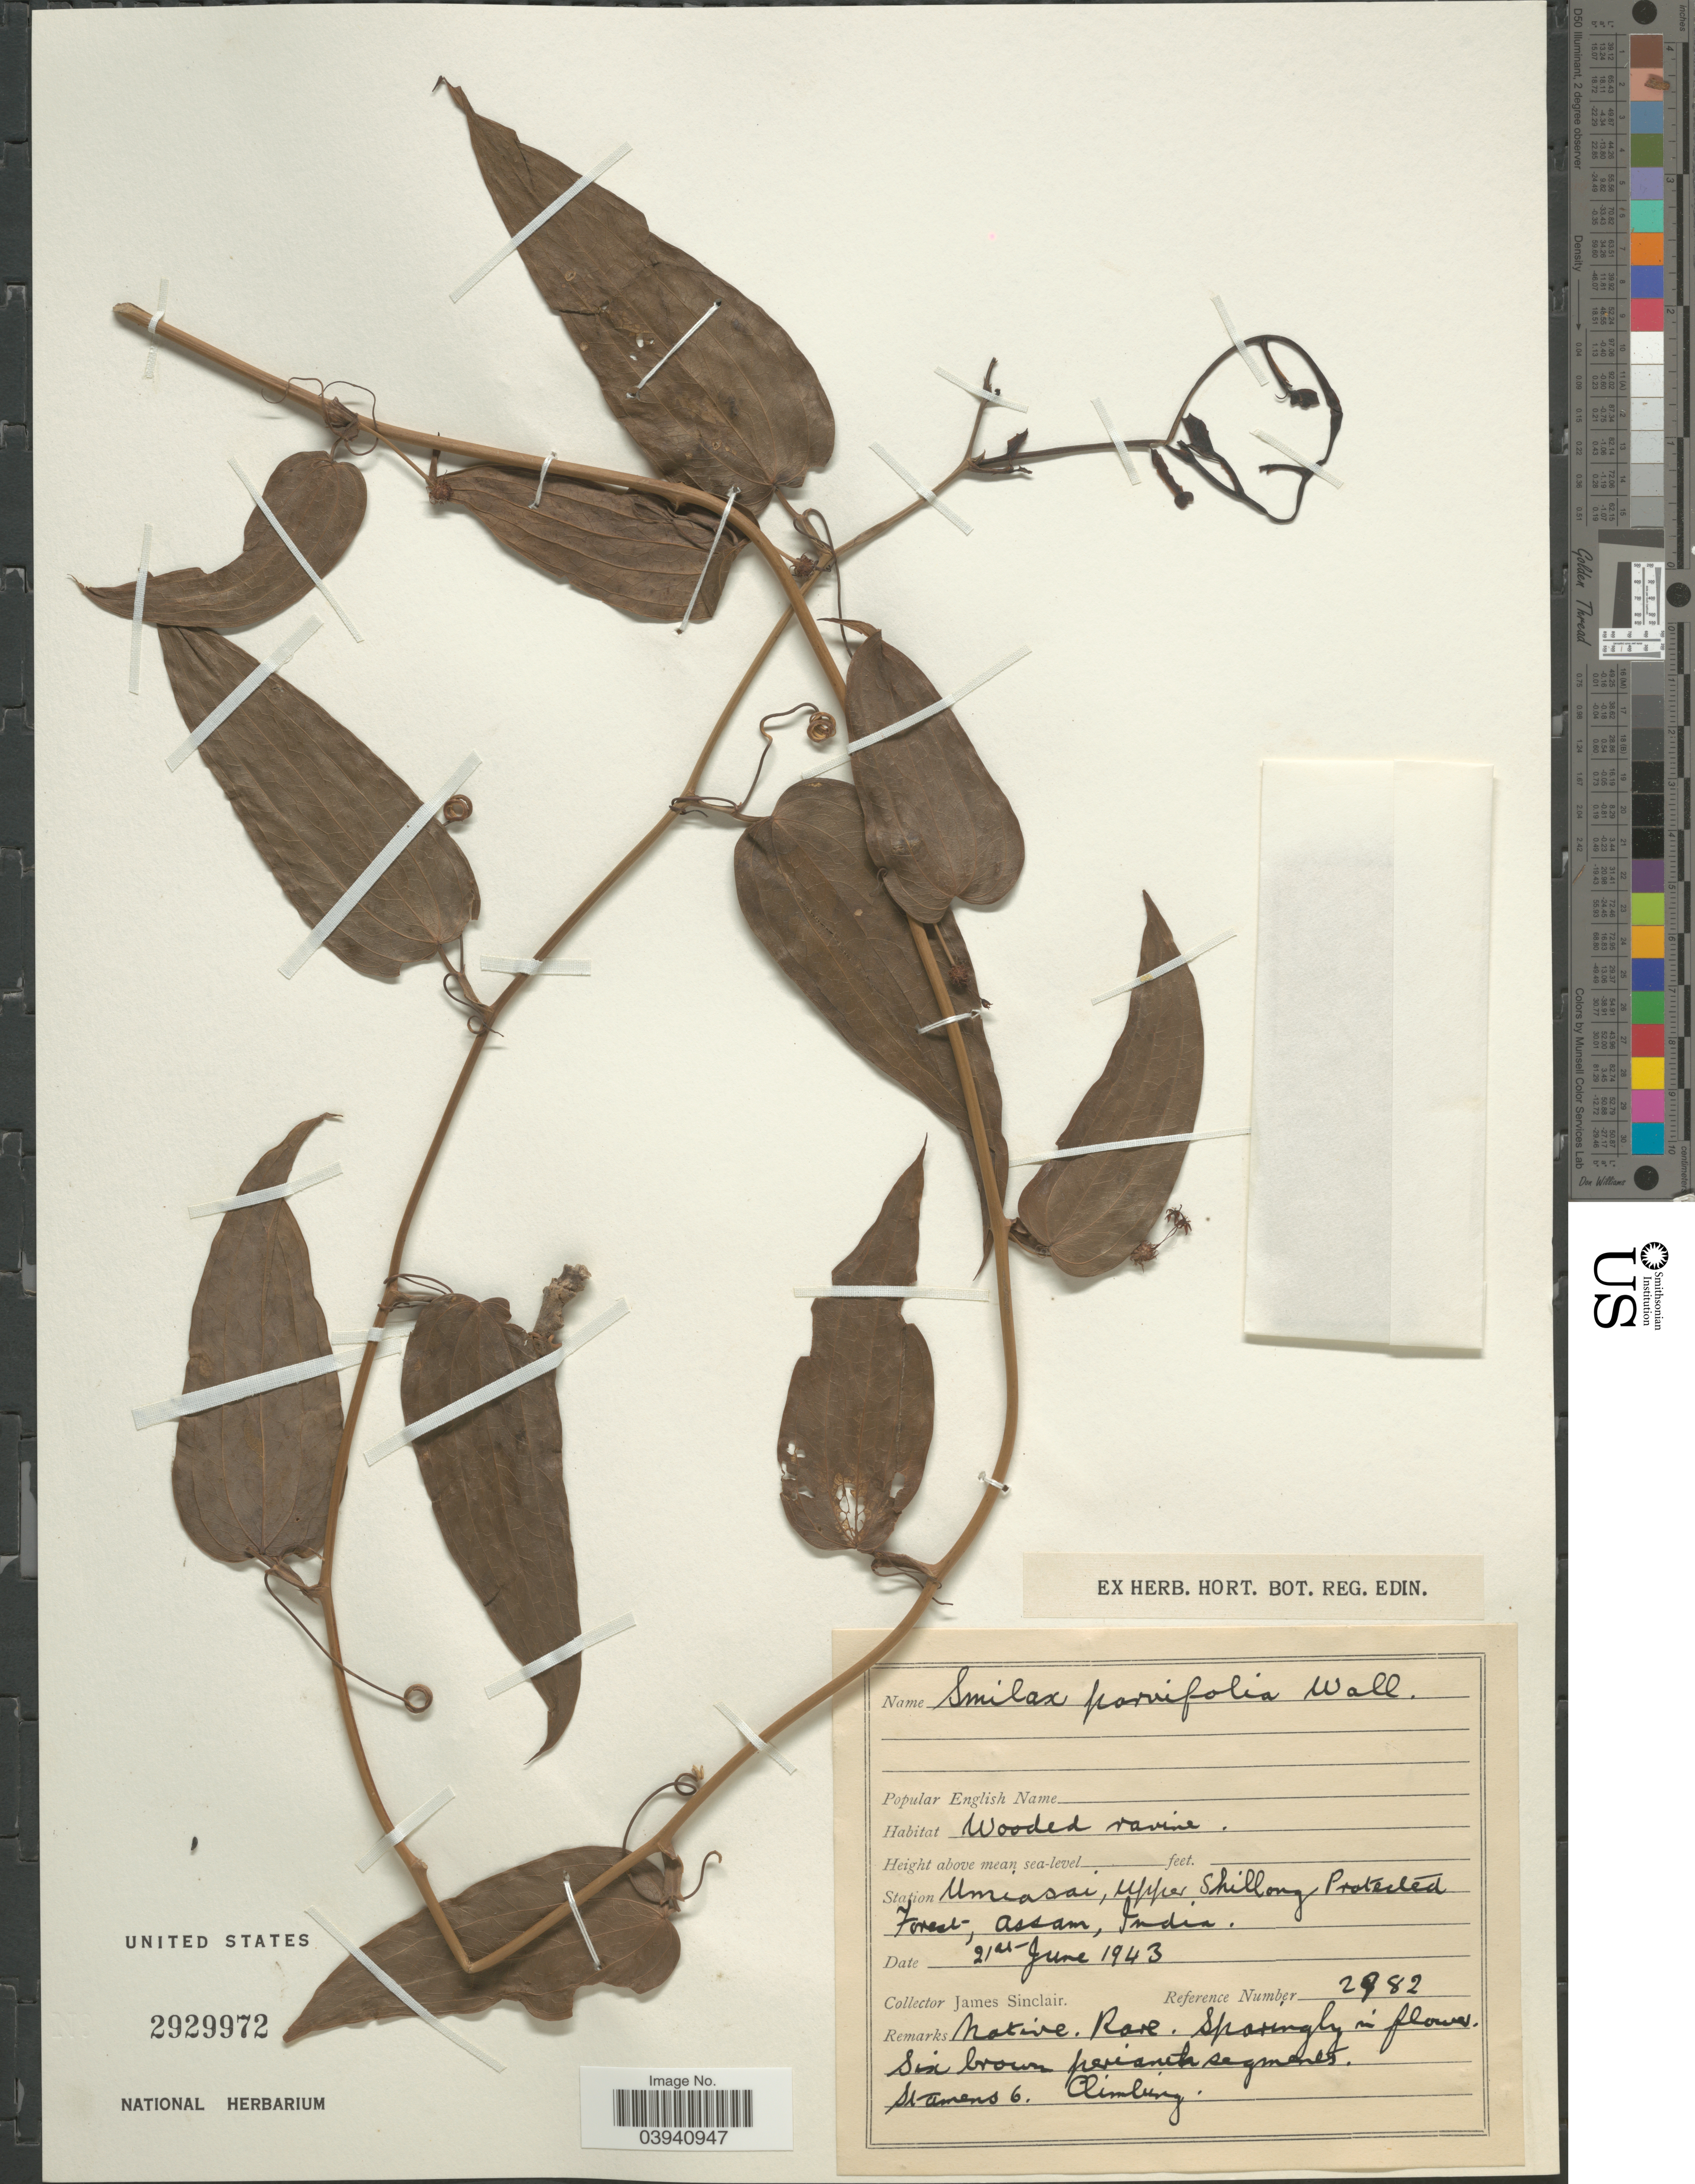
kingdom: Plantae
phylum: Tracheophyta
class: Liliopsida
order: Liliales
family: Smilacaceae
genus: Smilax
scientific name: Smilax parvifolia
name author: Wall. ex Hook. f.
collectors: J. Sinclair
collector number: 2982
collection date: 1943-06-21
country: India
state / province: Meghalaya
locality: Station Umiasai, Upper Shillong Protected Forest.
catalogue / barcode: US 2929972